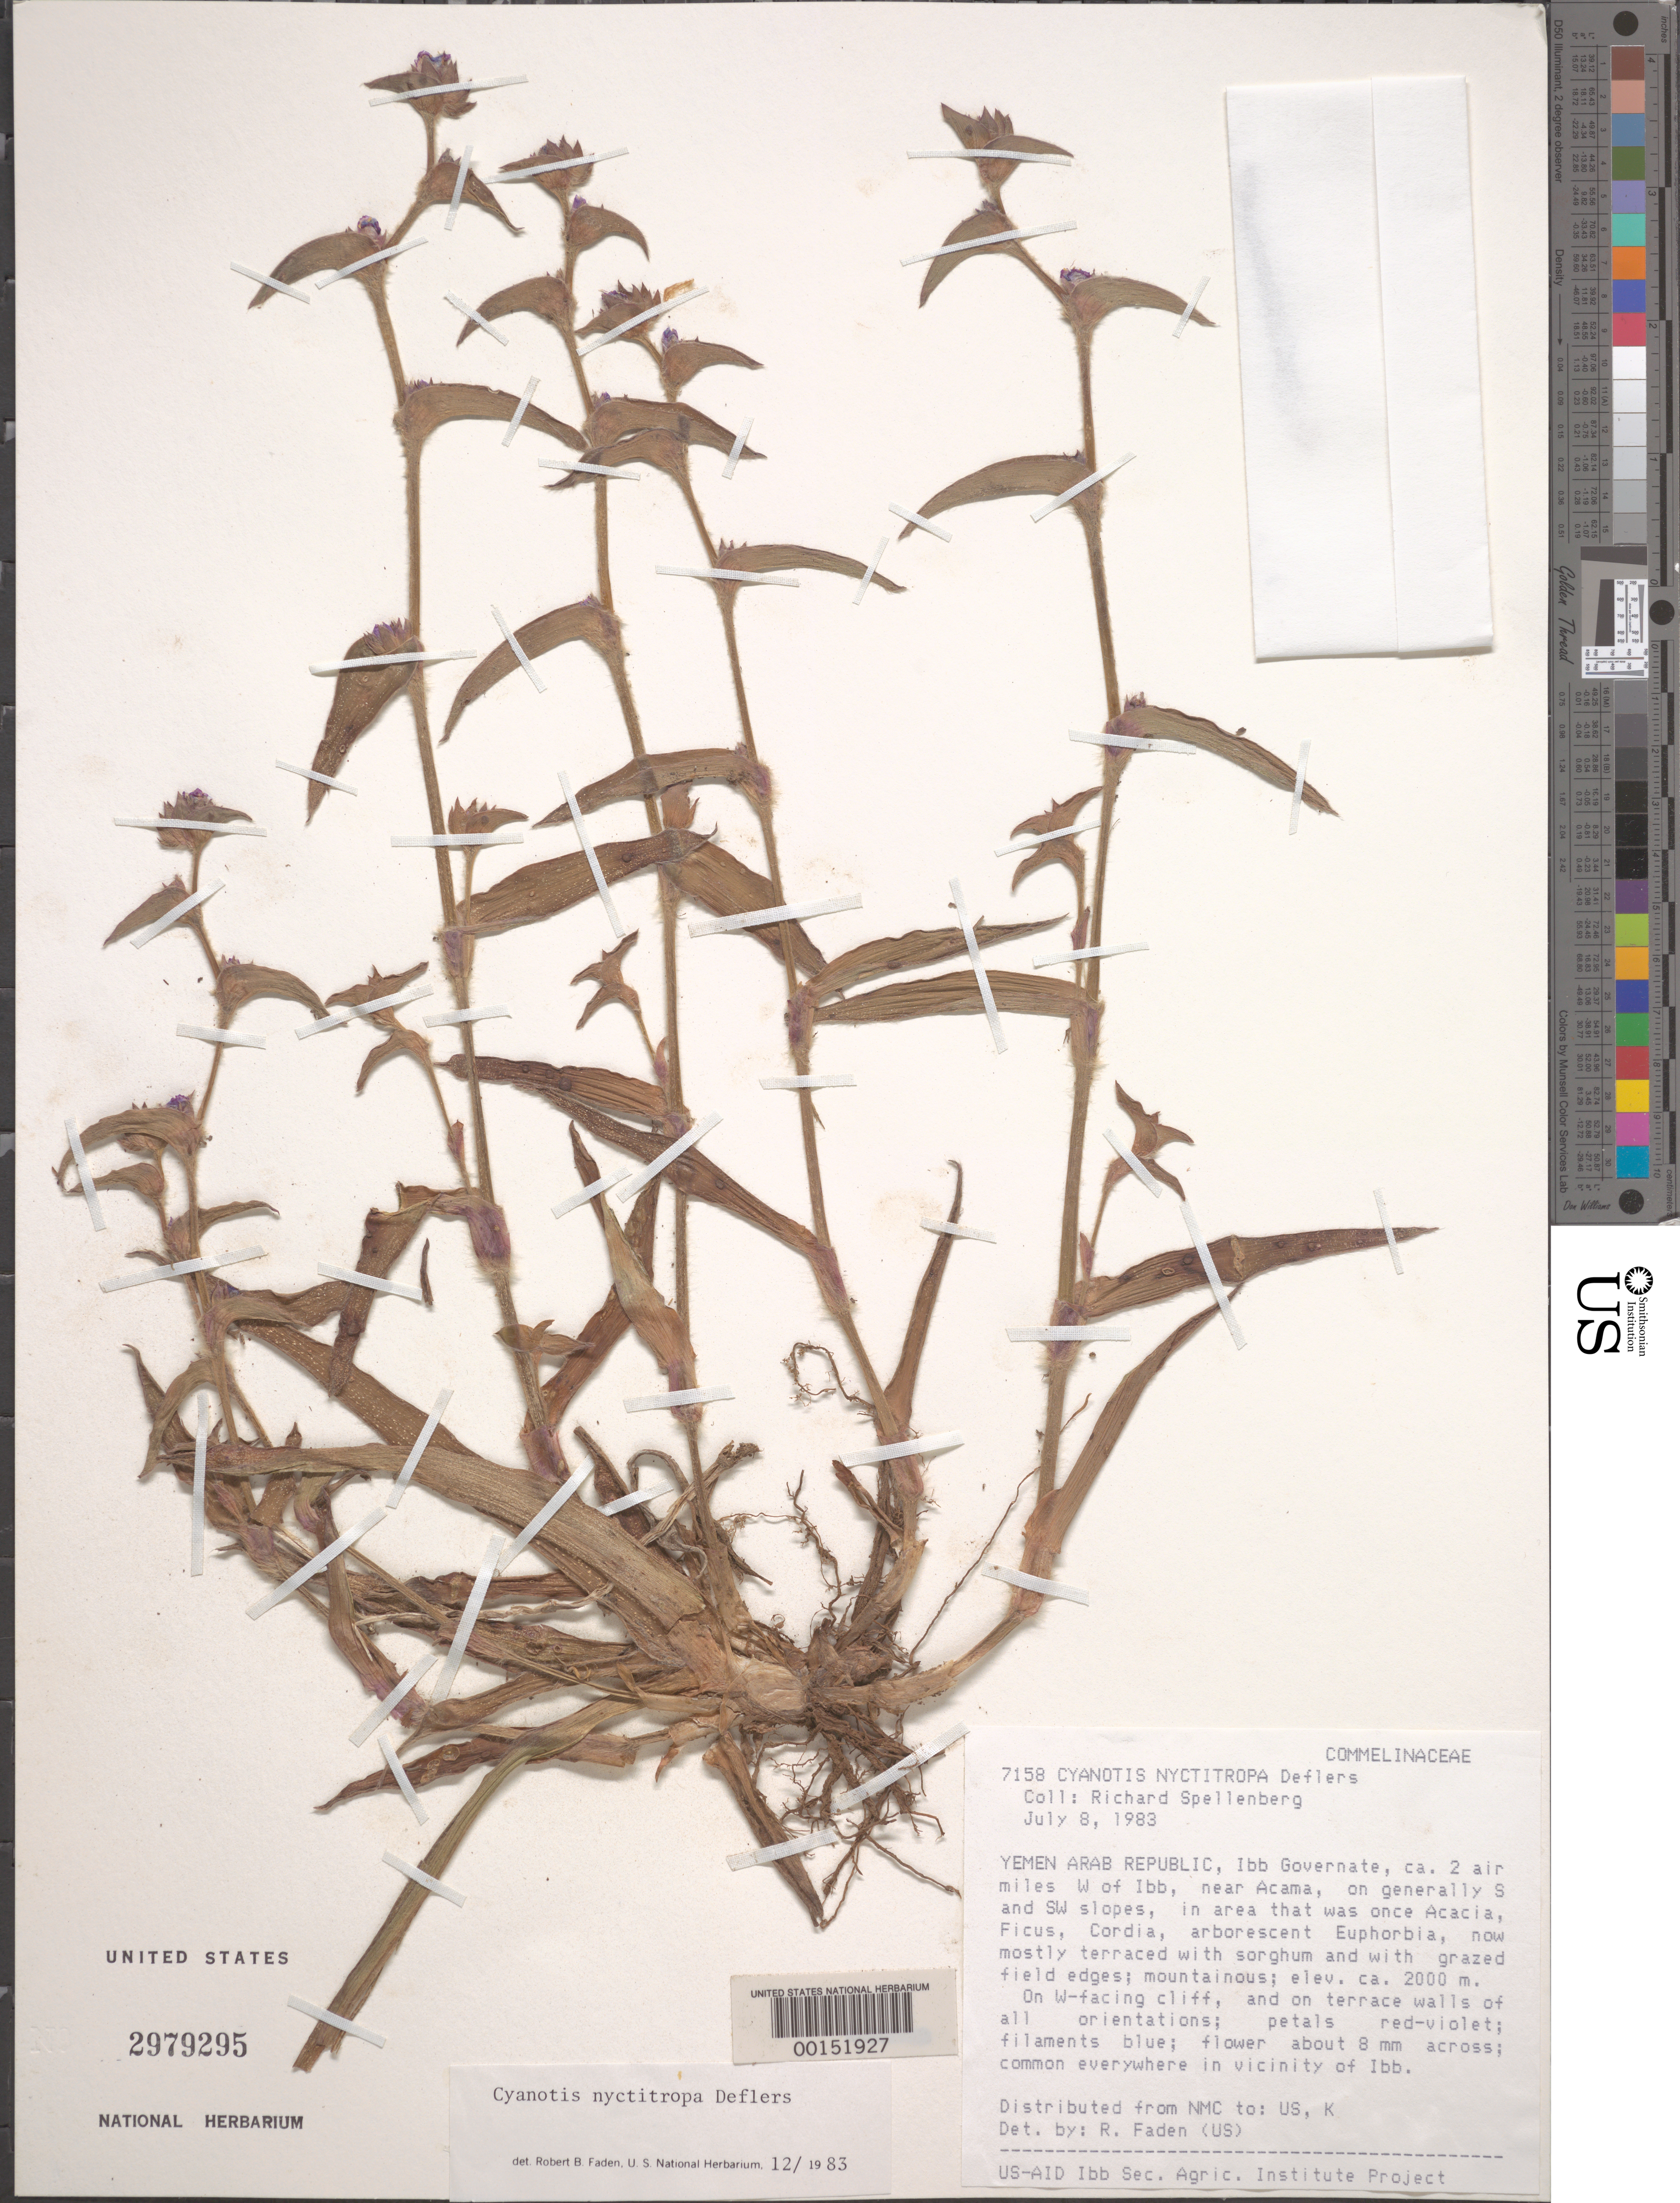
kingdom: Plantae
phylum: Tracheophyta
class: Liliopsida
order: Commelinales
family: Commelinaceae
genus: Cyanotis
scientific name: Cyanotis nyctitropa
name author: Deflers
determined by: Faden, Robert B., (US), Smithsonian Institution - National Museum of Natural History (UNITED STATES)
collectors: R. W. Spellenberg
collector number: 7158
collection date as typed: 08 Jul 1983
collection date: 1983-07-08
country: Yemen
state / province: Ibb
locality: W of Ibb, near Acama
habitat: Grazed field edges and wazlls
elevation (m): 610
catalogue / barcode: US 2979295